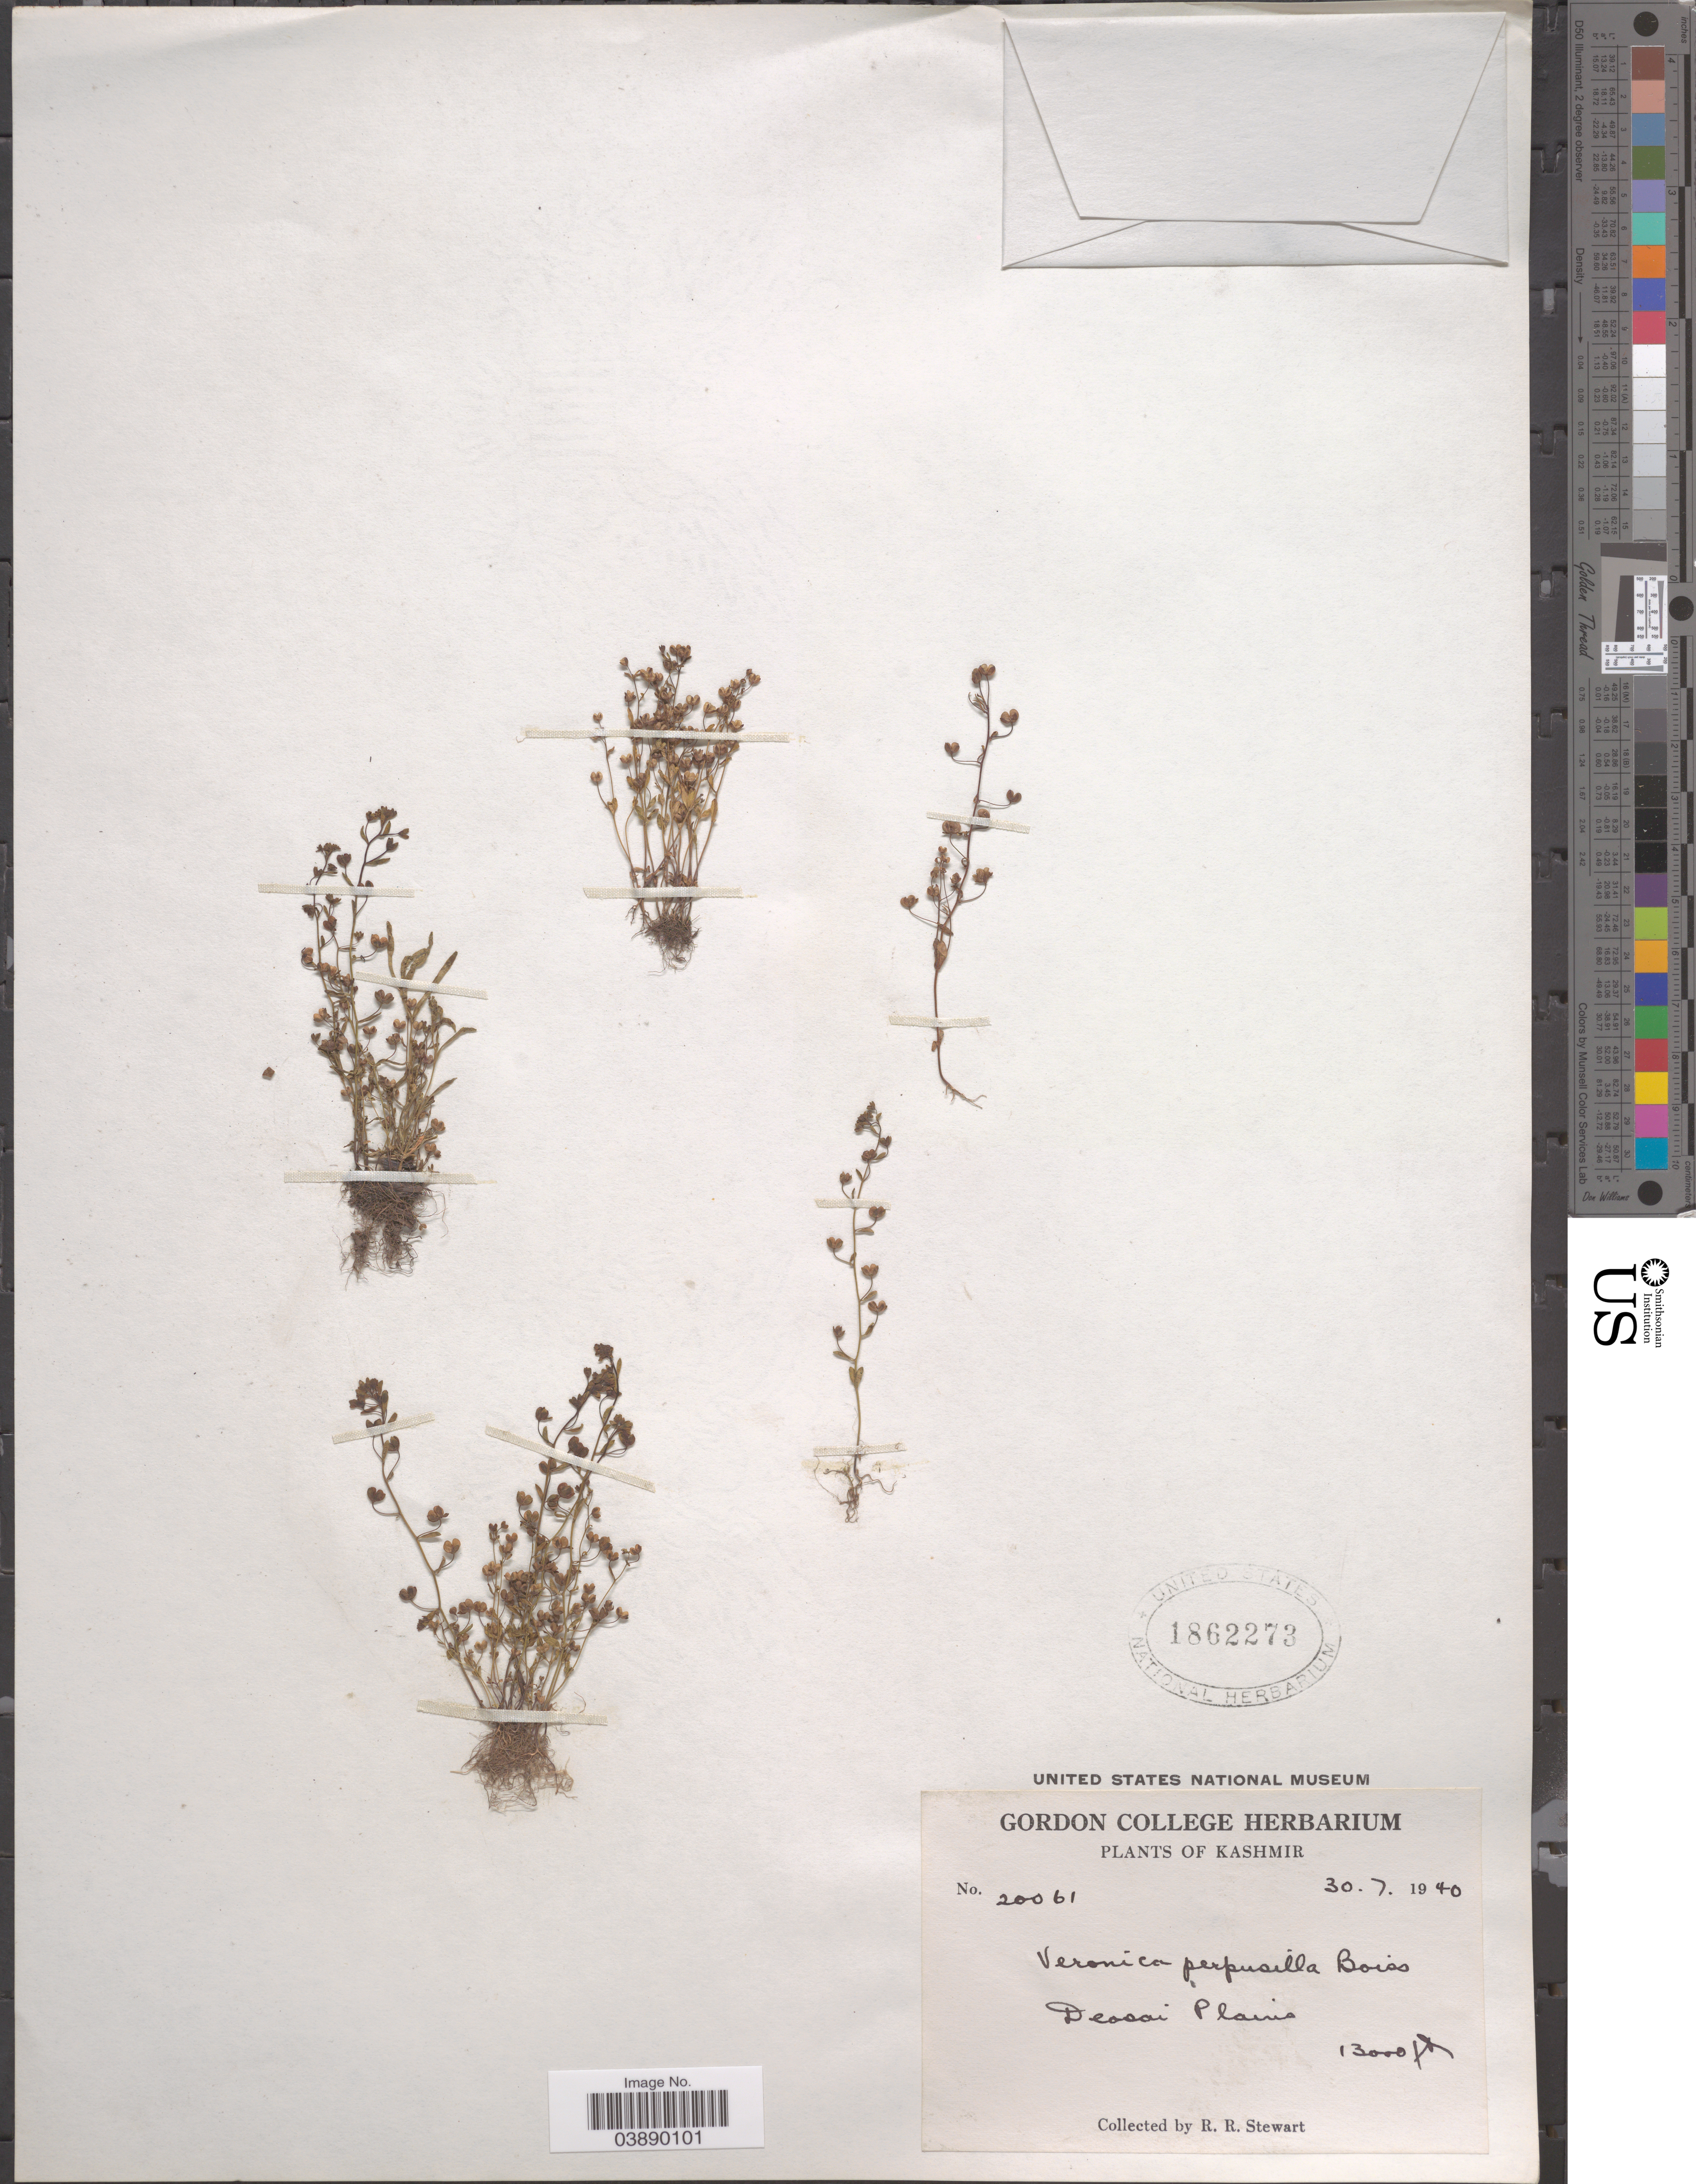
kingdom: Plantae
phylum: Tracheophyta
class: Magnoliopsida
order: Lamiales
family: Plantaginaceae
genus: Veronica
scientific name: Veronica hispidula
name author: Boiss. & A. Huet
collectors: R. Stewart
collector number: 20061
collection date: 1940-07-30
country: India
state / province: Jammu and Kashmir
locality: Kashmir. Deosai Plains.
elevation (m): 3962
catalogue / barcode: US 1862273